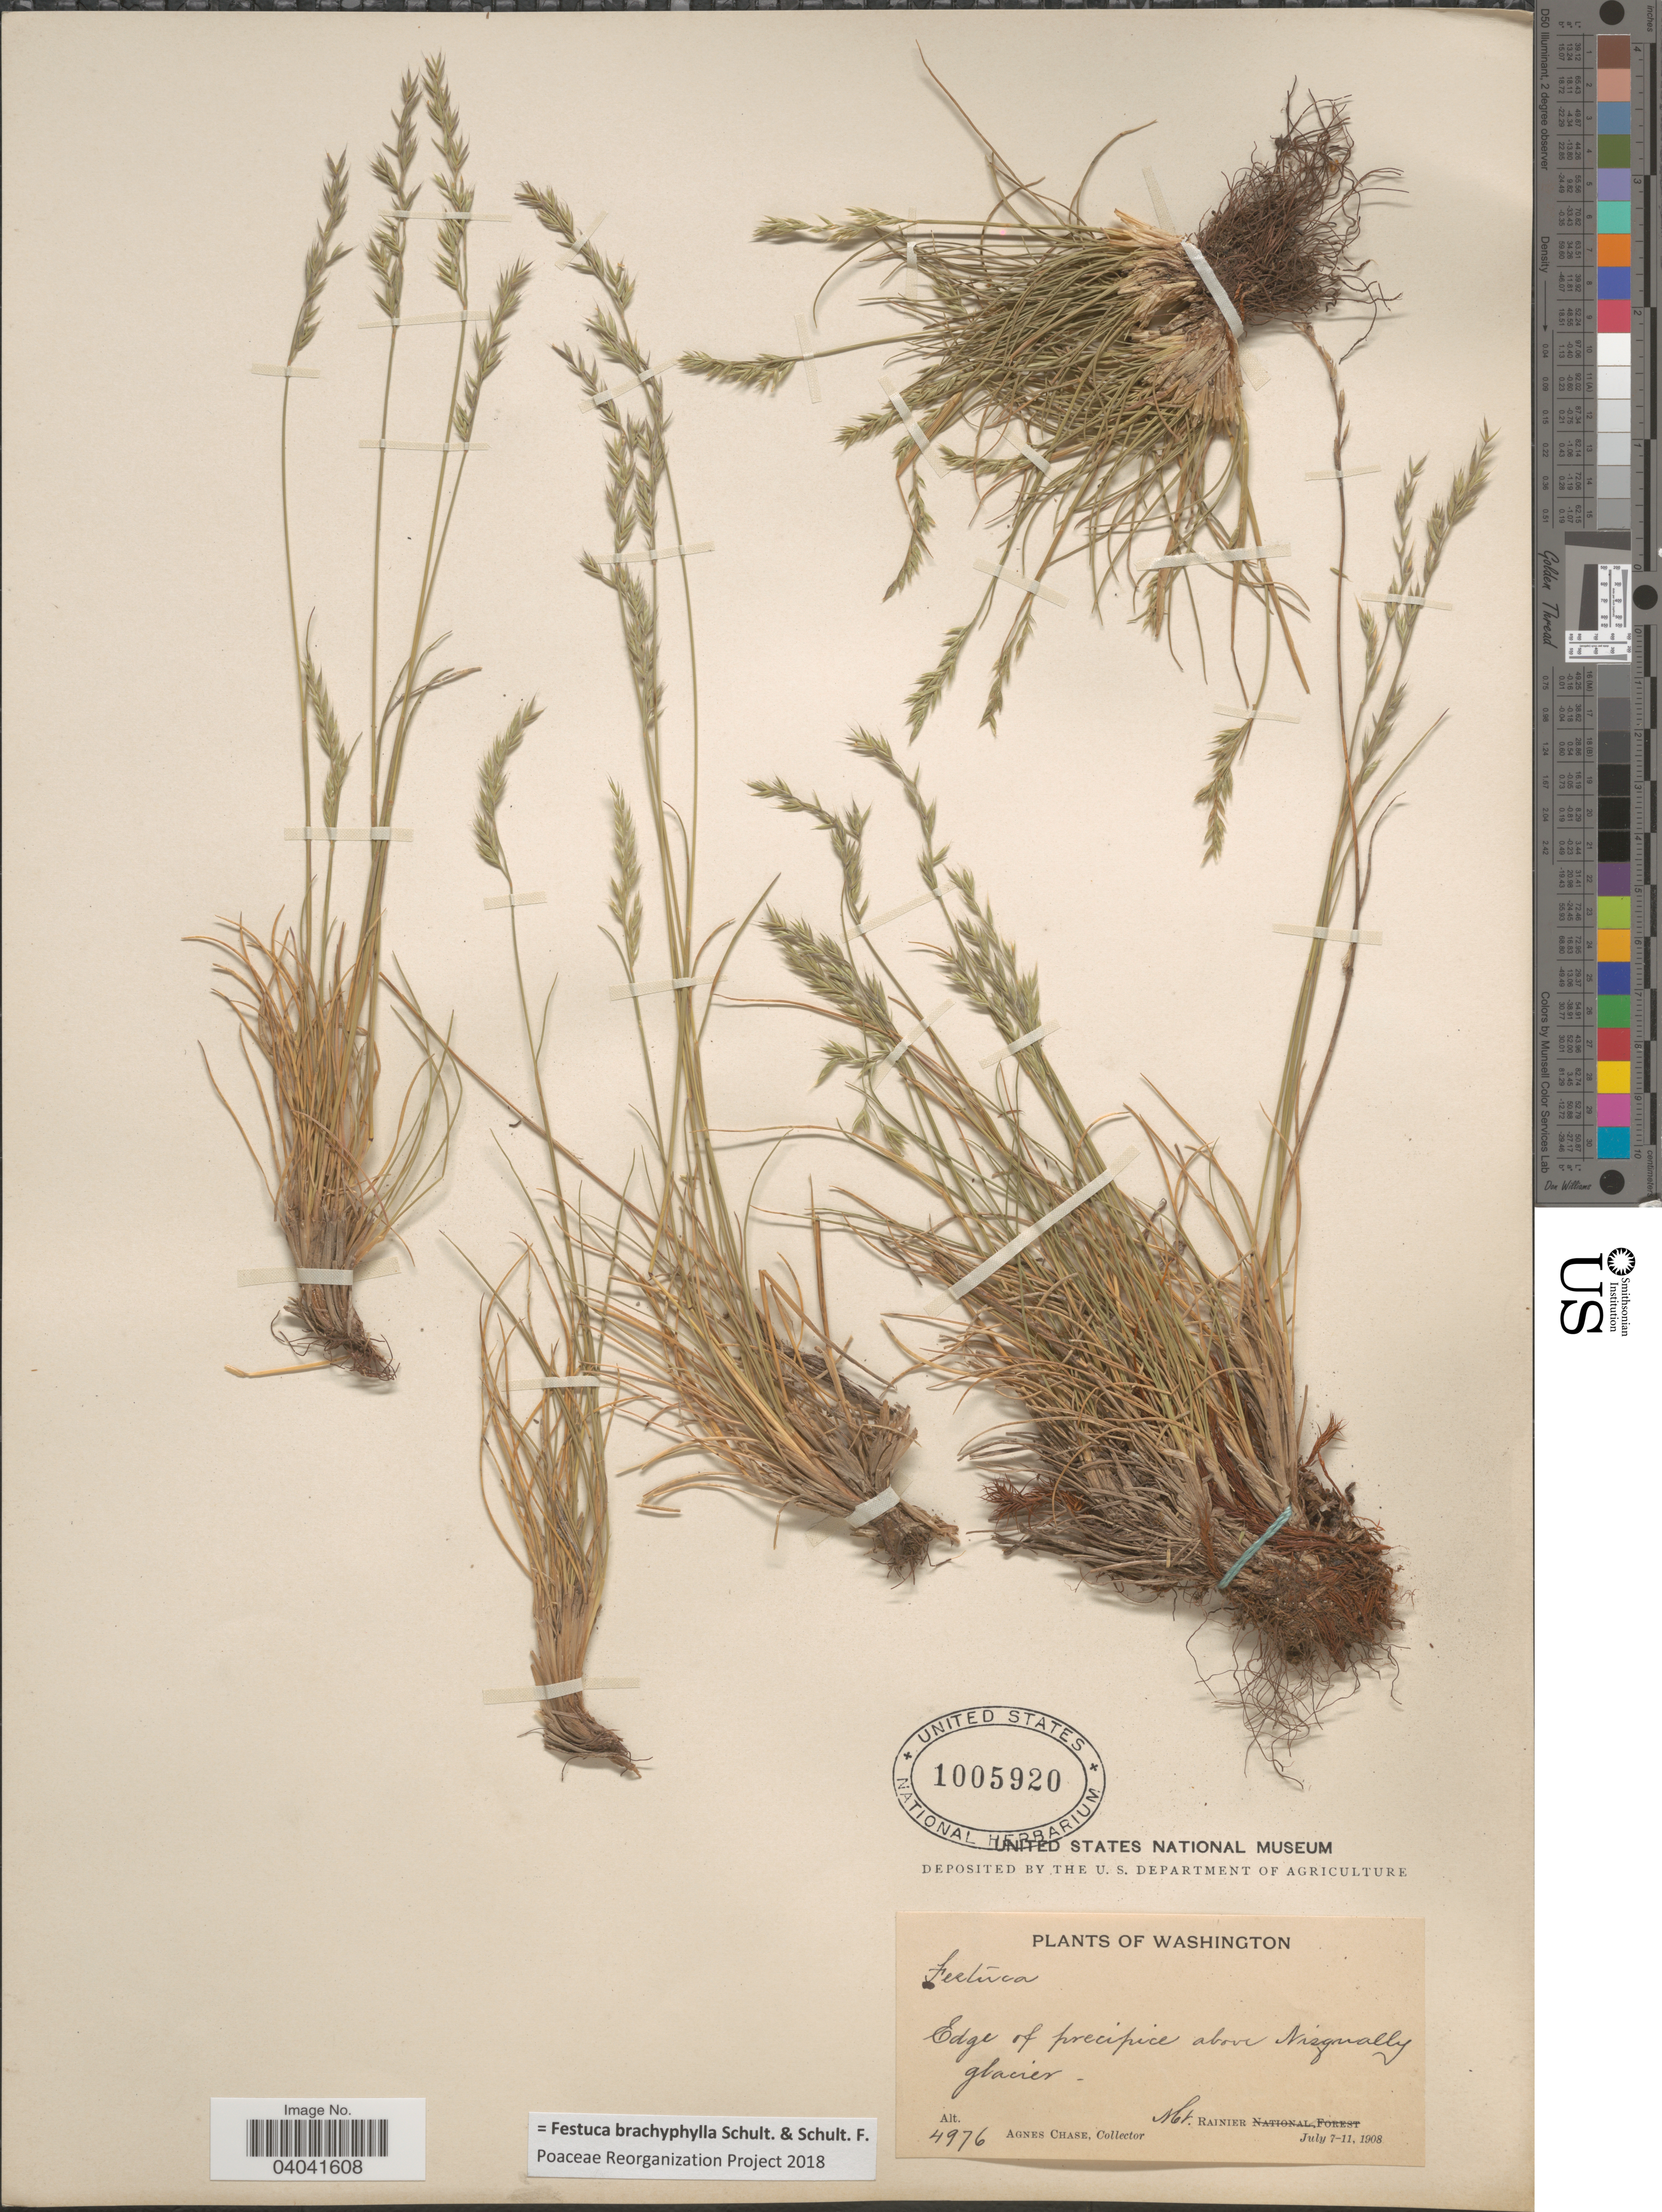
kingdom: Plantae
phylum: Tracheophyta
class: Liliopsida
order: Poales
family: Poaceae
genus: Festuca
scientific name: Festuca brachyphylla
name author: Schult. & Schult. f.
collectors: A. Chase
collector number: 4976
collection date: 1908-07-07/1908-07-11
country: United States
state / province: Washington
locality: Edge of precipice above Nisqually glacier. Mt. Rainier.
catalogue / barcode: US 1005920